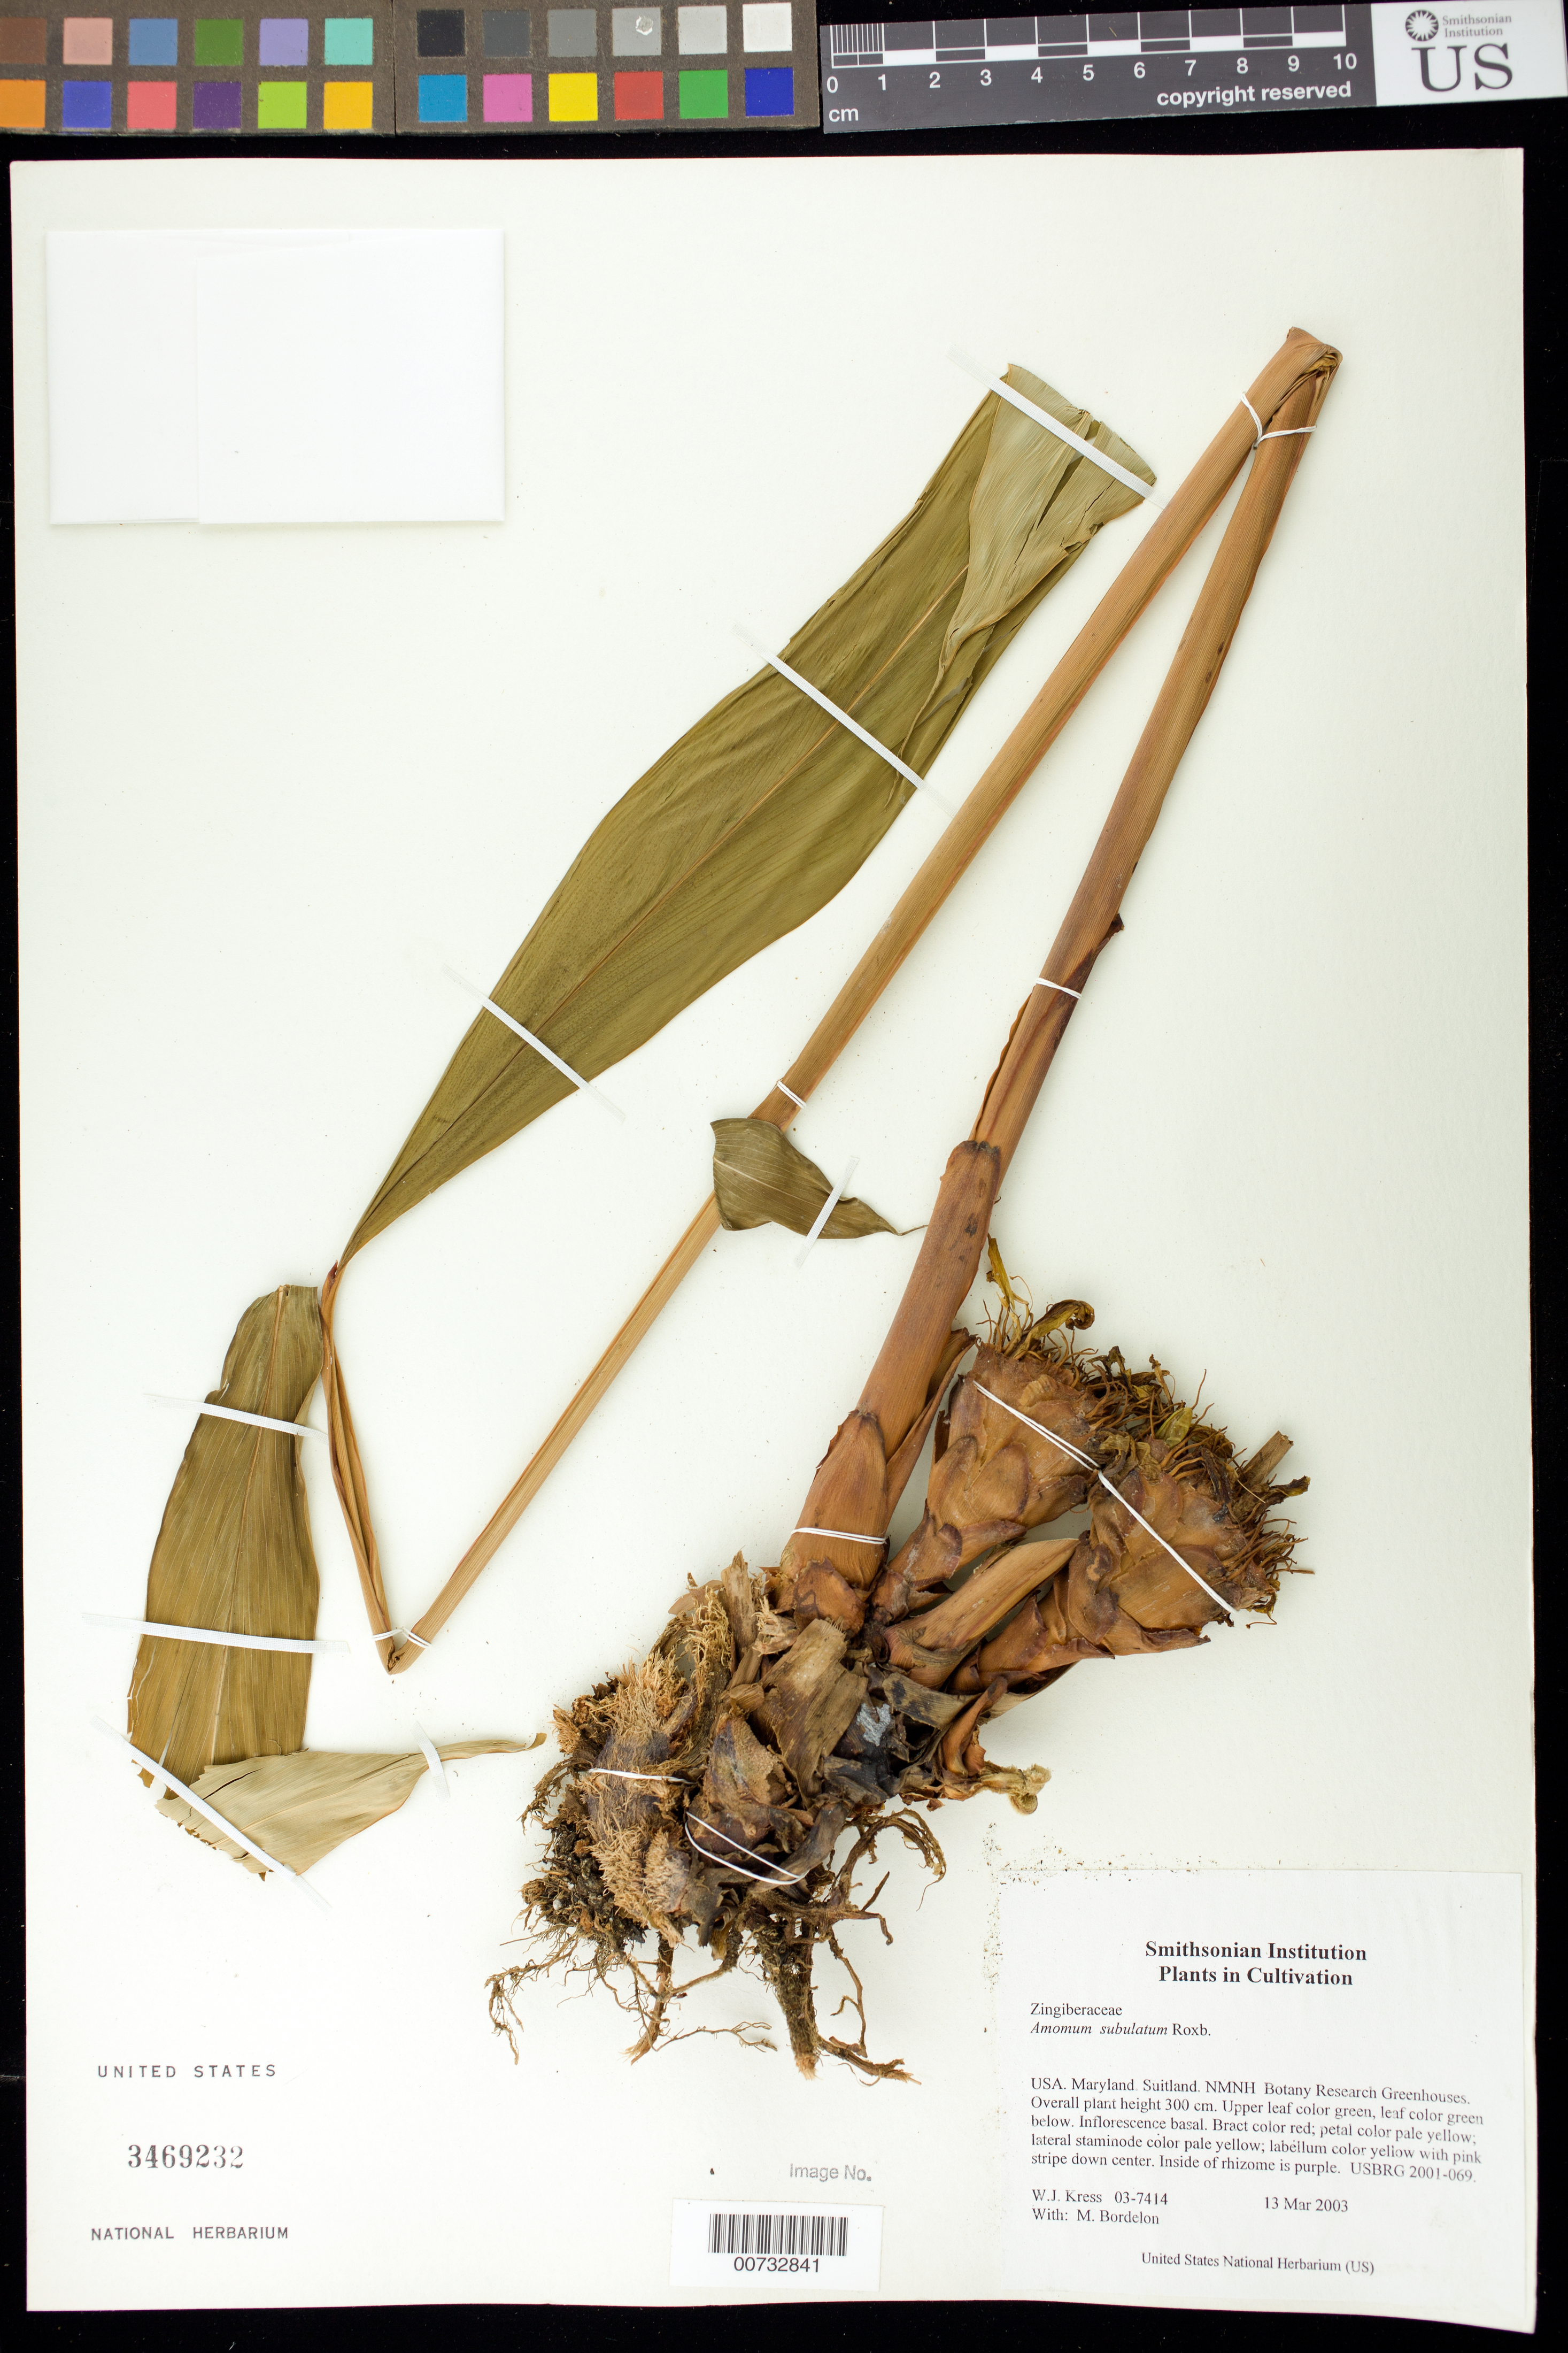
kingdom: Plantae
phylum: Tracheophyta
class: Liliopsida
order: Zingiberales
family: Zingiberaceae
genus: Amomum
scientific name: Amomum subulatum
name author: Roxb.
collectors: W. J. Kress & M. Bordelon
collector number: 03-7414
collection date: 2003-03-13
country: United States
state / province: Maryland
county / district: Prince George's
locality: NMNH Botany Research Greenhouses. Suitland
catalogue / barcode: US 3469232